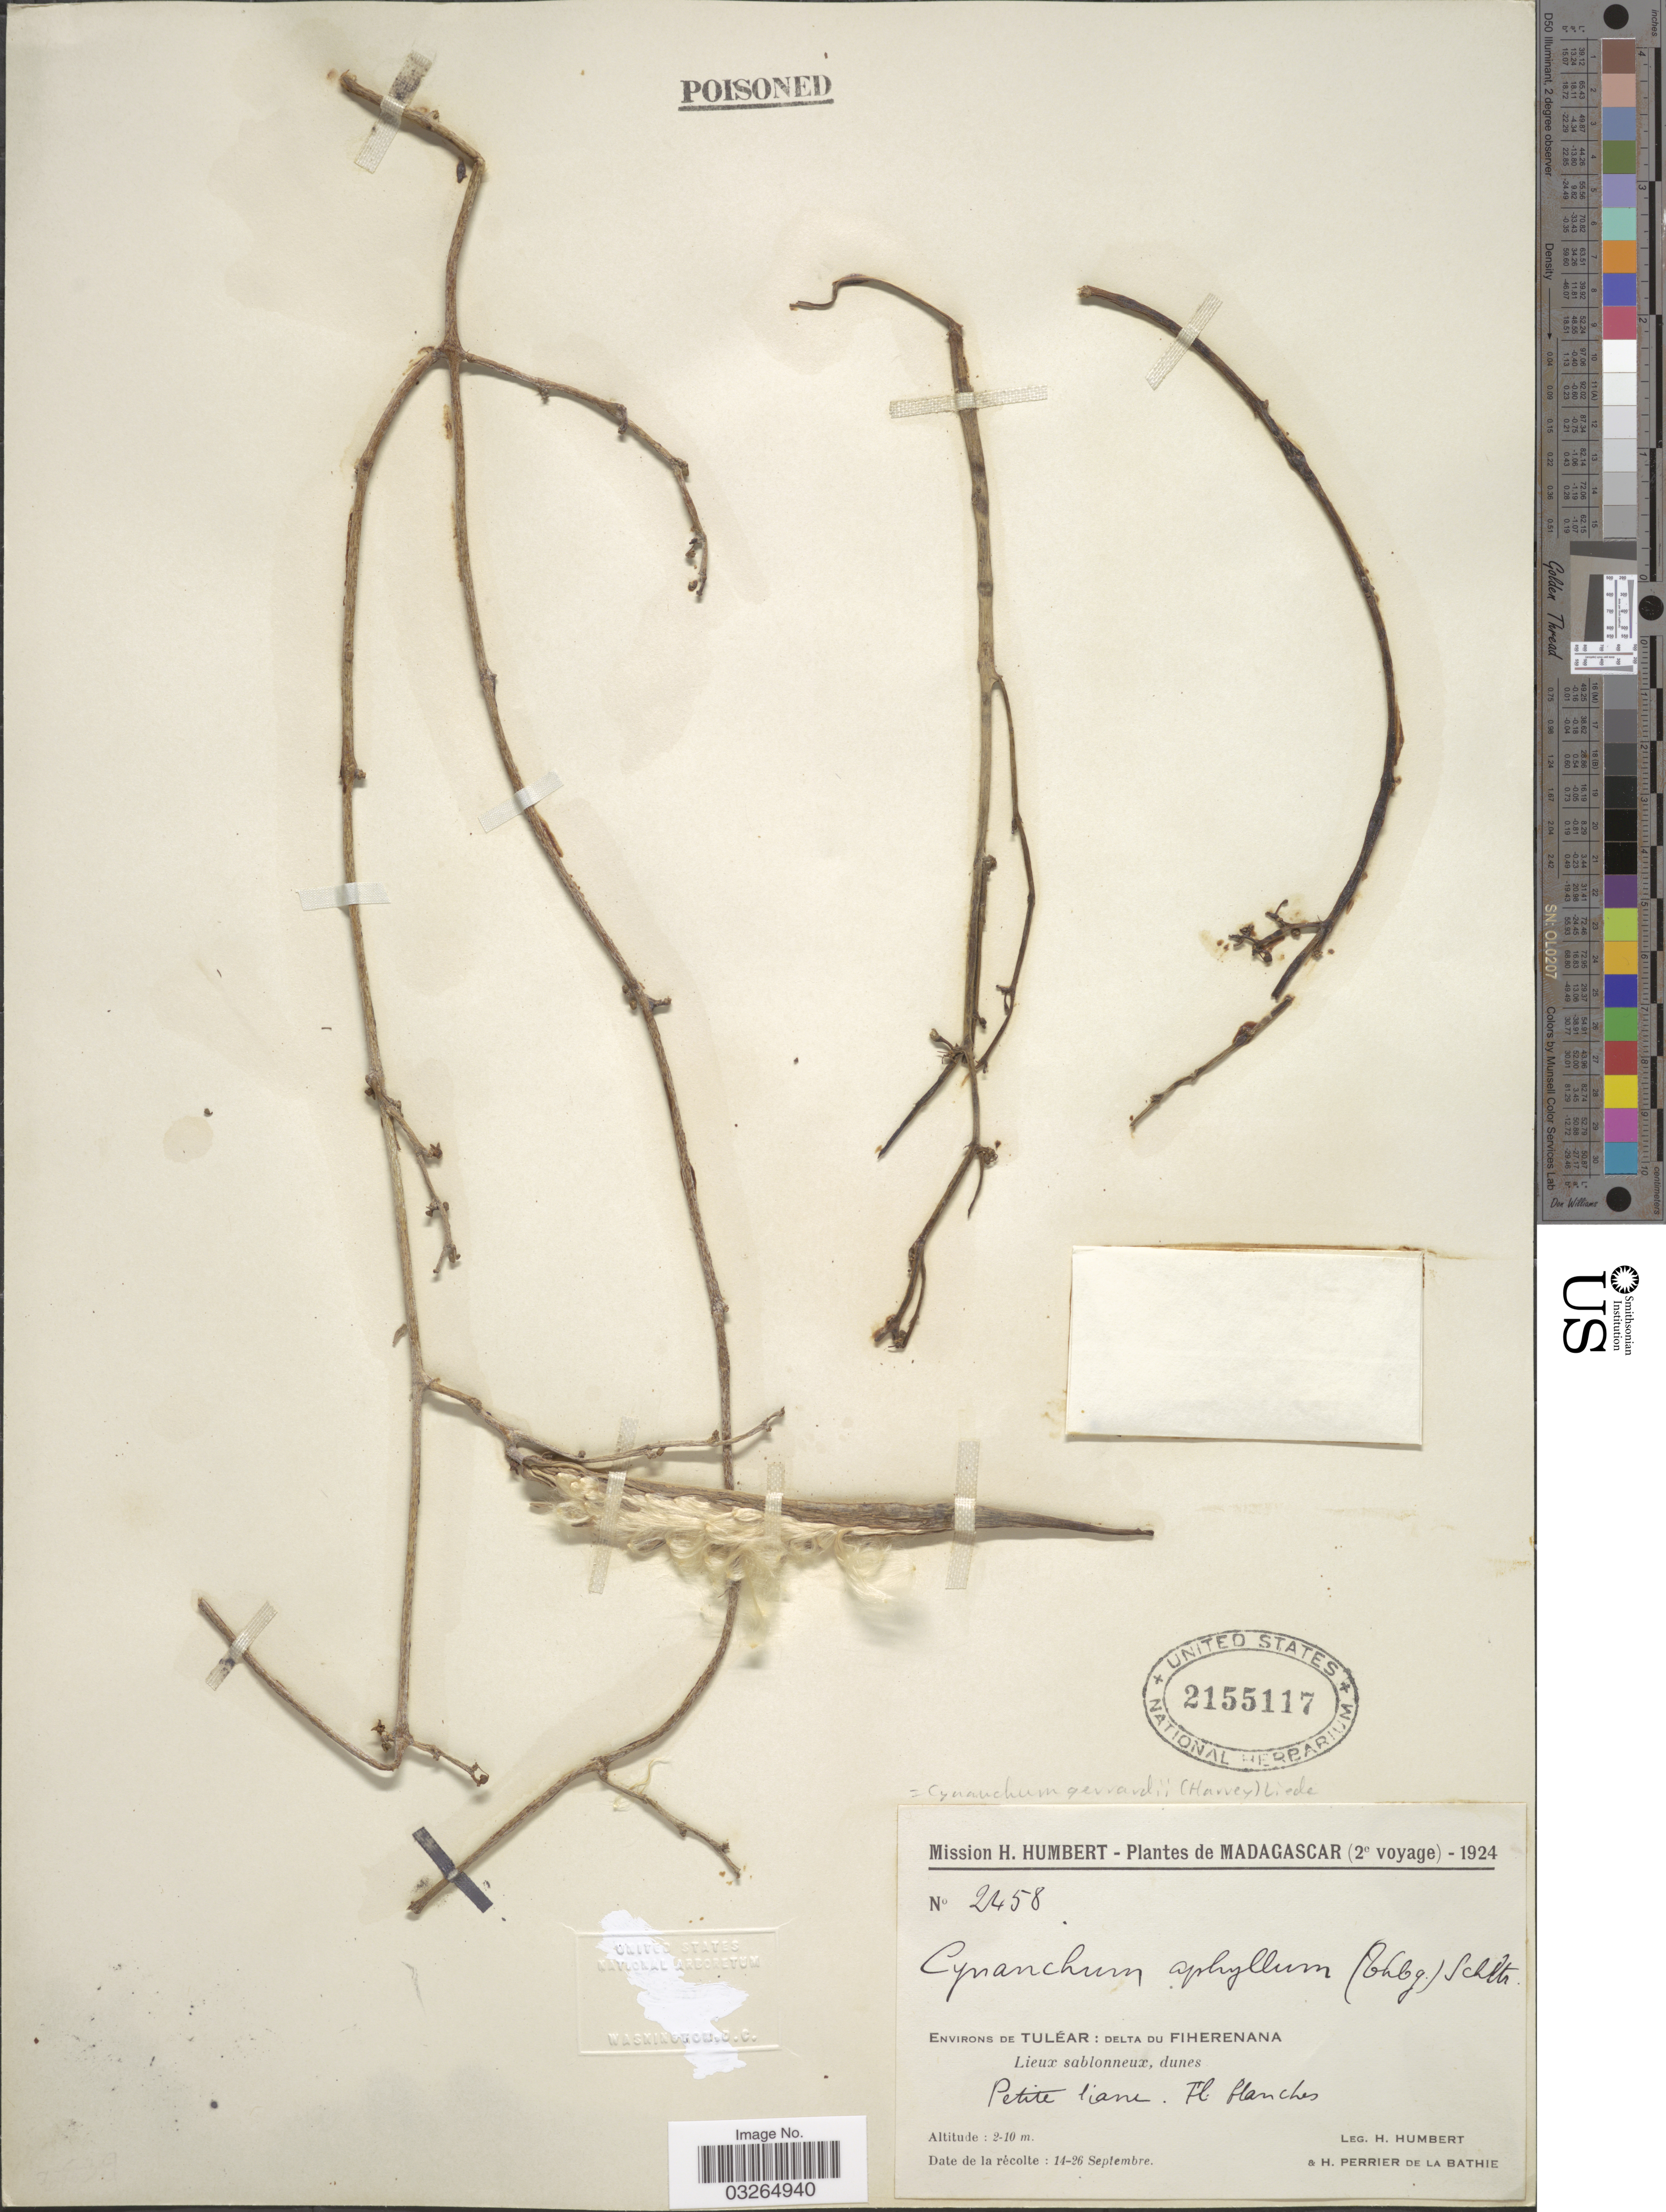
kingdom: Plantae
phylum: Tracheophyta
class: Magnoliopsida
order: Gentianales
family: Apocynaceae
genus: Cynanchum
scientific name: Cynanchum gerrardii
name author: (Harv.) Liede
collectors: H. Humbert & H. Perrier de la Bâthie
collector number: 2458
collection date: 1924-09-14/1924-09-26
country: Madagascar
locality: Environs de Tuléar: Delta du Fiherenana.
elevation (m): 2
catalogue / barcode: US 2155117